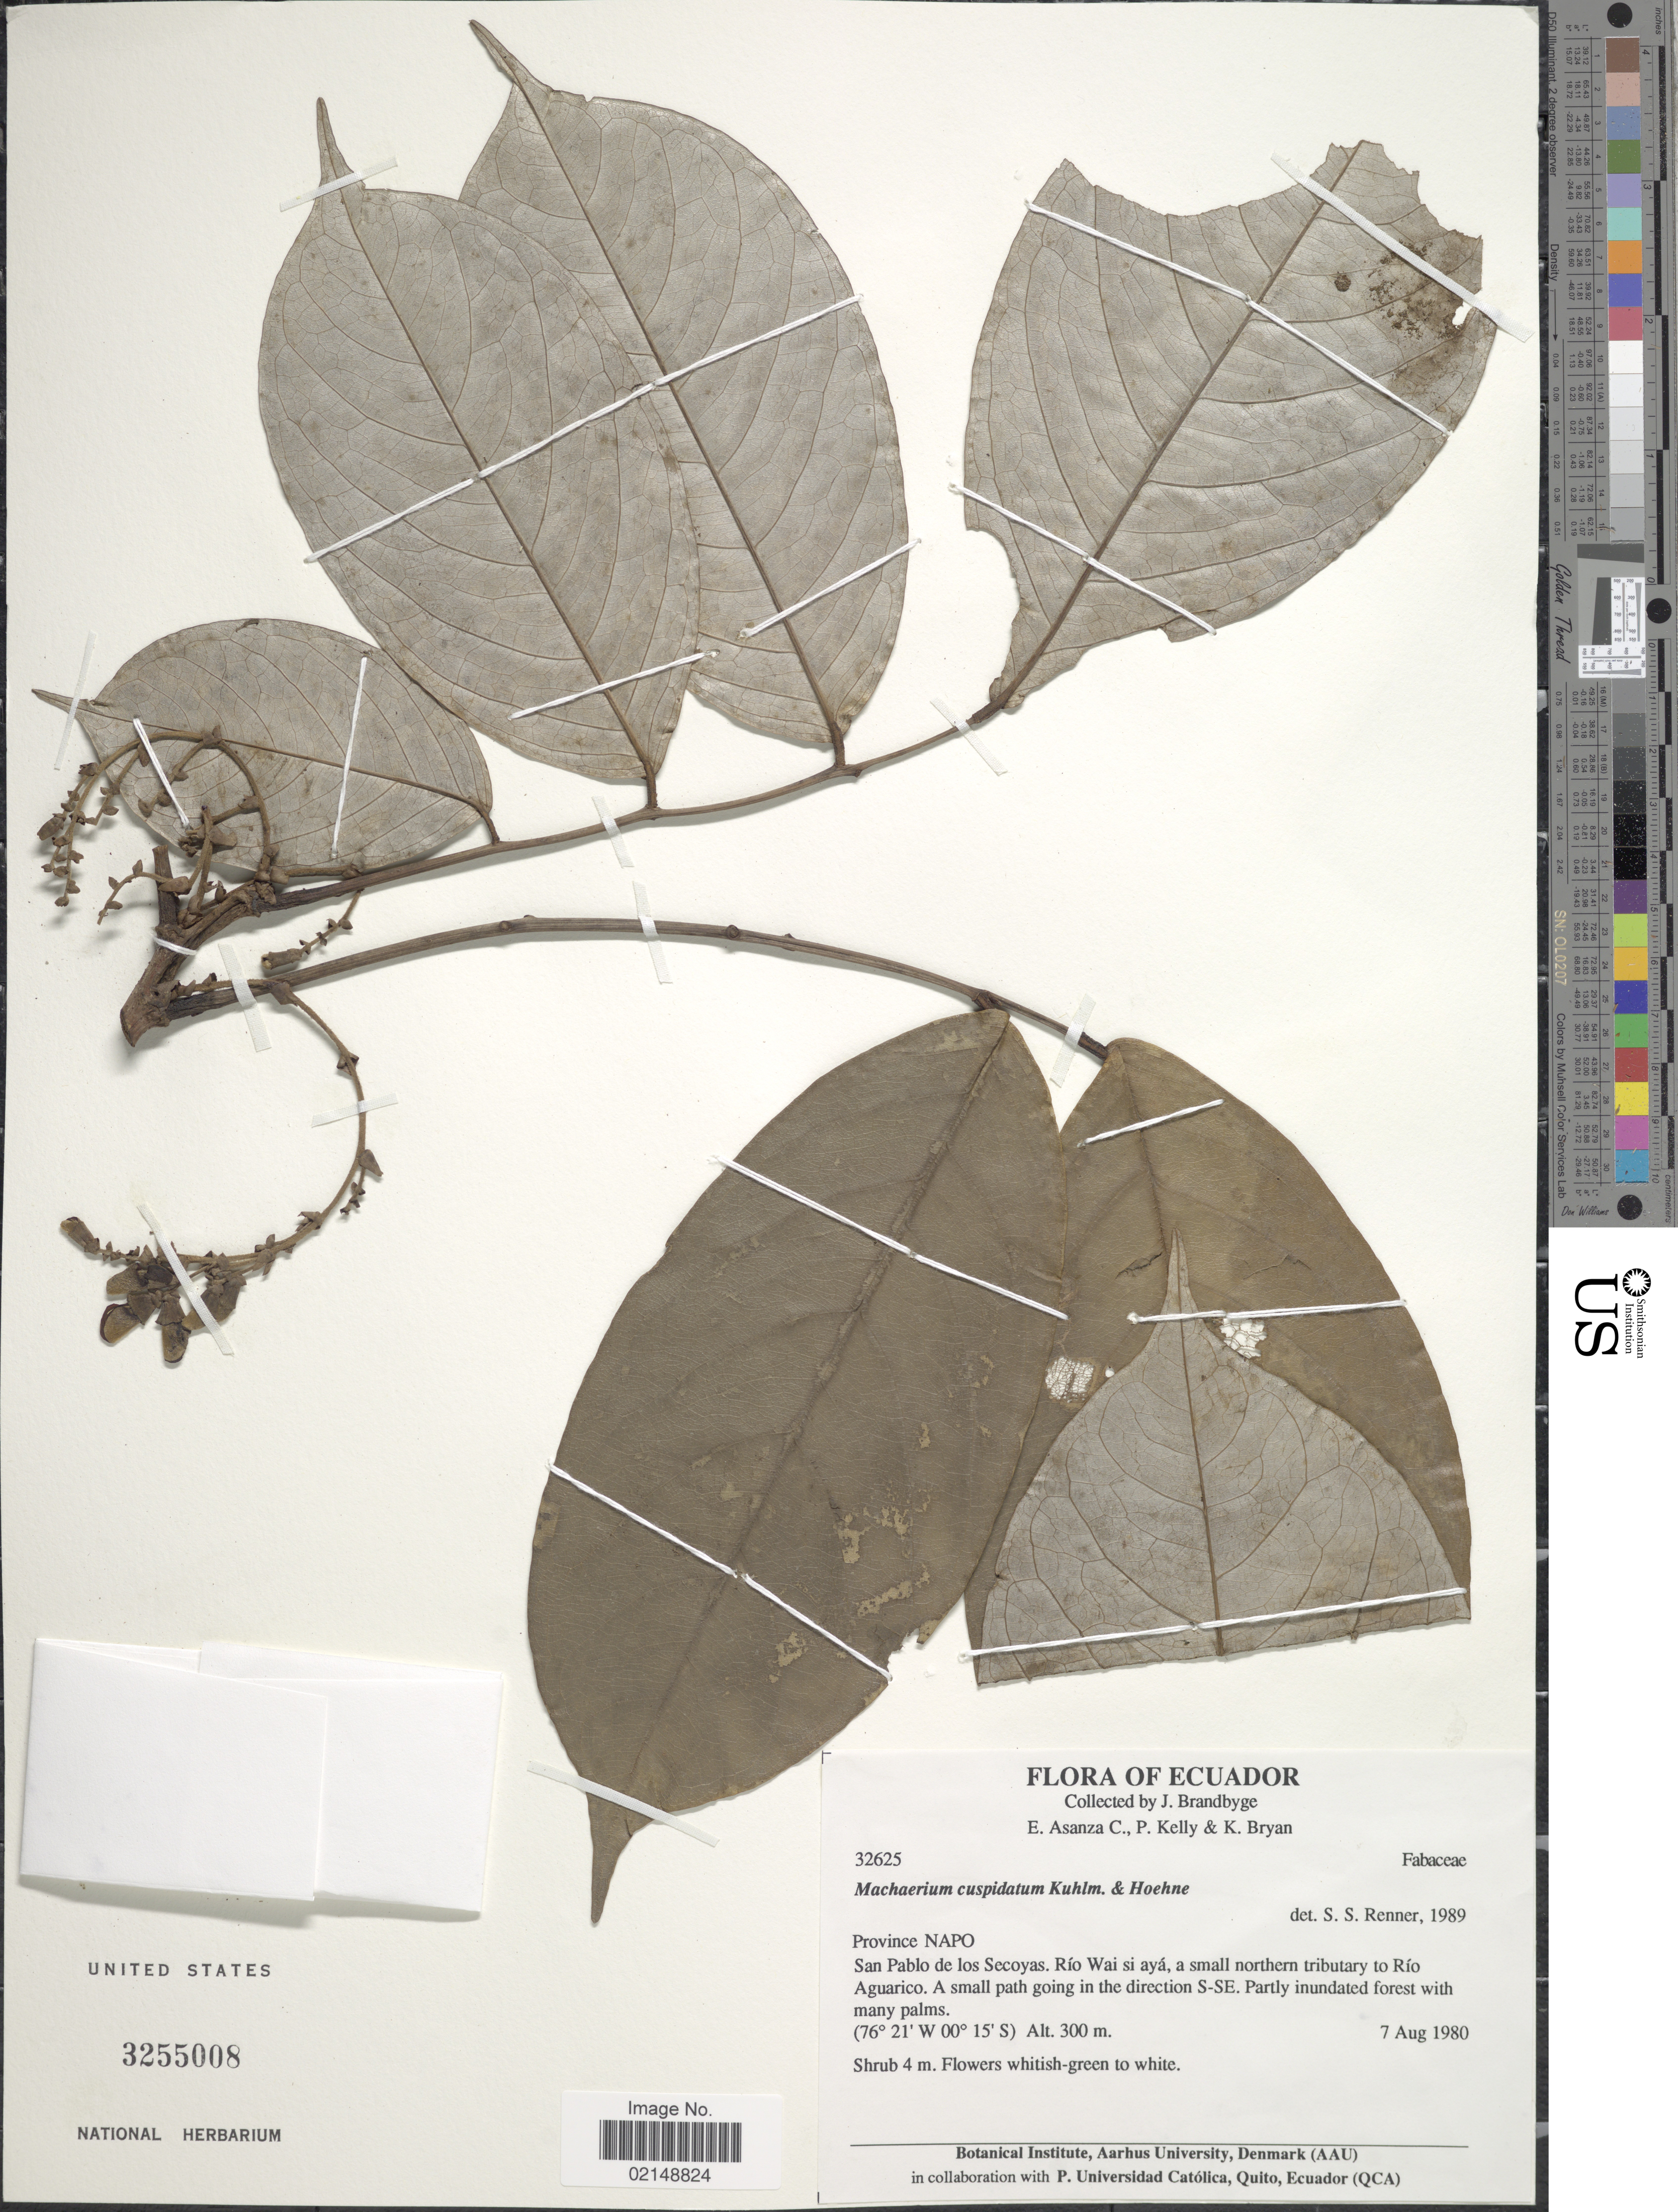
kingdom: Plantae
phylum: Tracheophyta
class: Magnoliopsida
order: Fabales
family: Fabaceae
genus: Machaerium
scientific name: Machaerium cuspidatum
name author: Kuhlm. & Hoehne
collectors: J. Brandbyge, E. Asanza C., P. Kelly & K. Bryan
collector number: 32625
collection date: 1980-08-07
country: Ecuador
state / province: Napo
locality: San Pablo de los Secoyas, Rio Wai si aya, a small northern tributary to Rio Aguarico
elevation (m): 300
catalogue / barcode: US 3255008